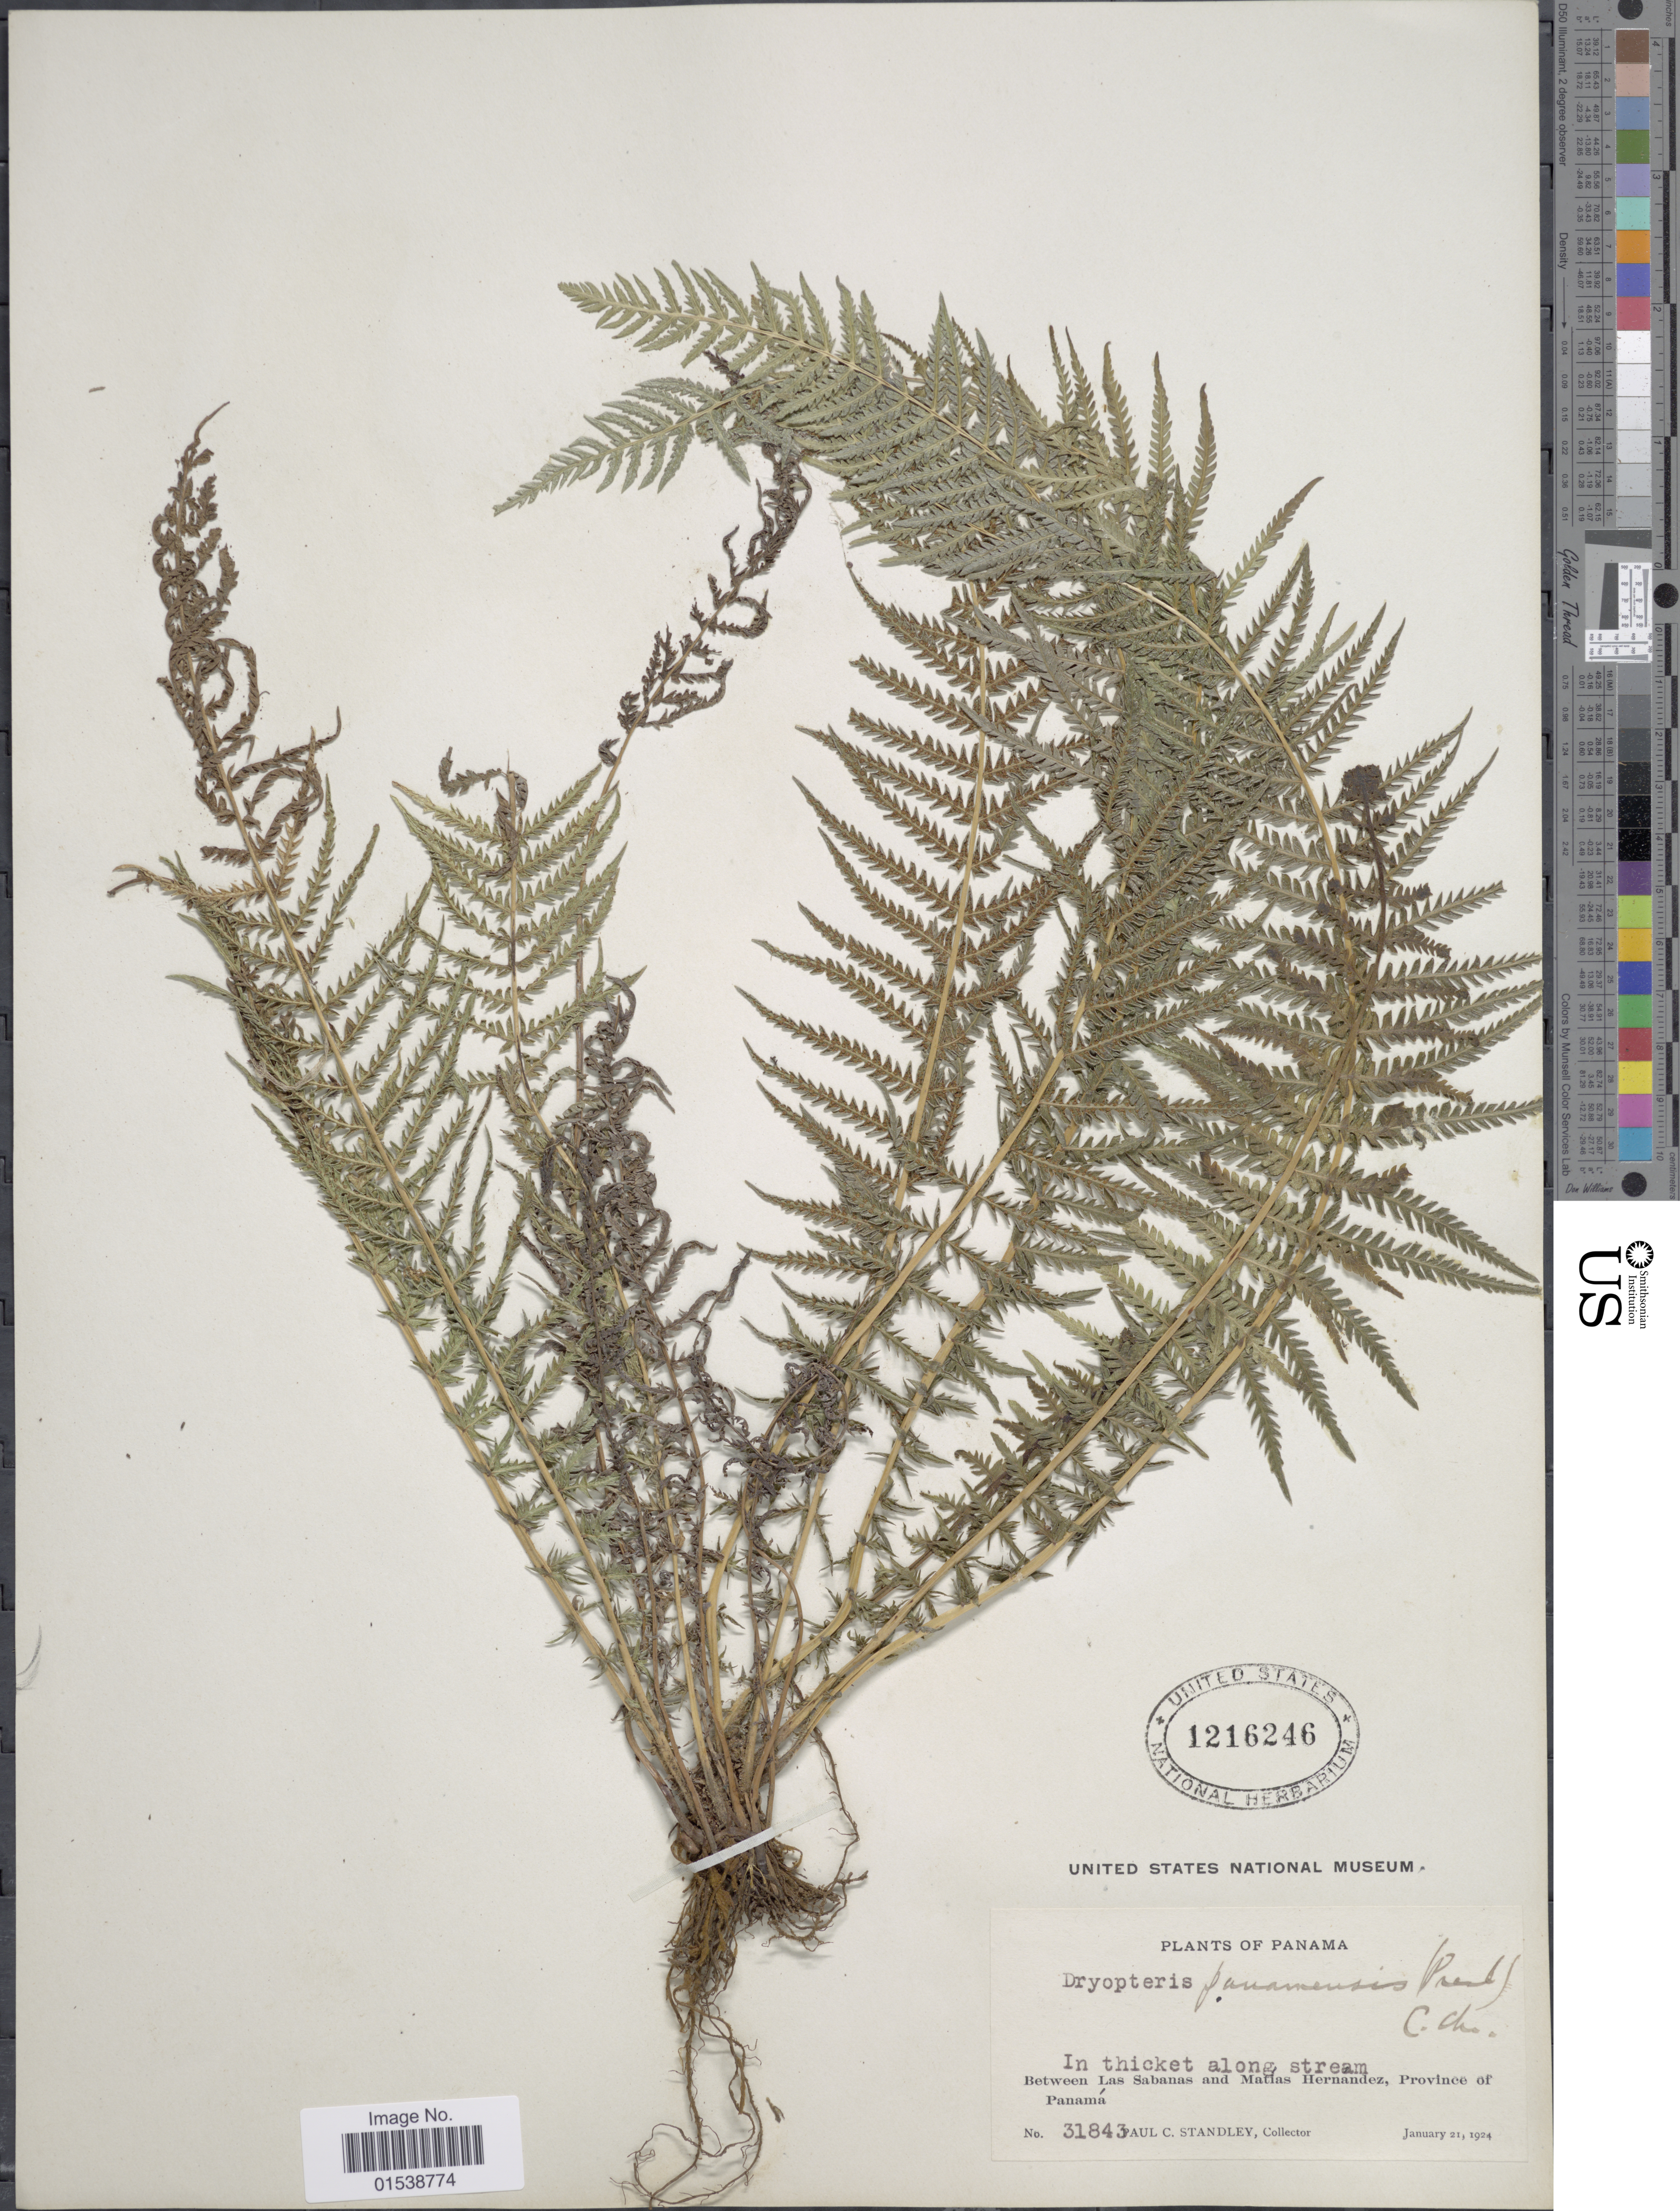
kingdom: Plantae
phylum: Tracheophyta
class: Polypodiopsida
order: Polypodiales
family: Thelypteridaceae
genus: Amauropelta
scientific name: Amauropelta resinifera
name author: (Desv.) Pic. Serm.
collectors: P. C. Standley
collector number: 31843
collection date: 1924-01-21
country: Panama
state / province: Panamá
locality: Between Las Sabanas and Matias Hernandez, Province of Panama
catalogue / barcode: US 1216246